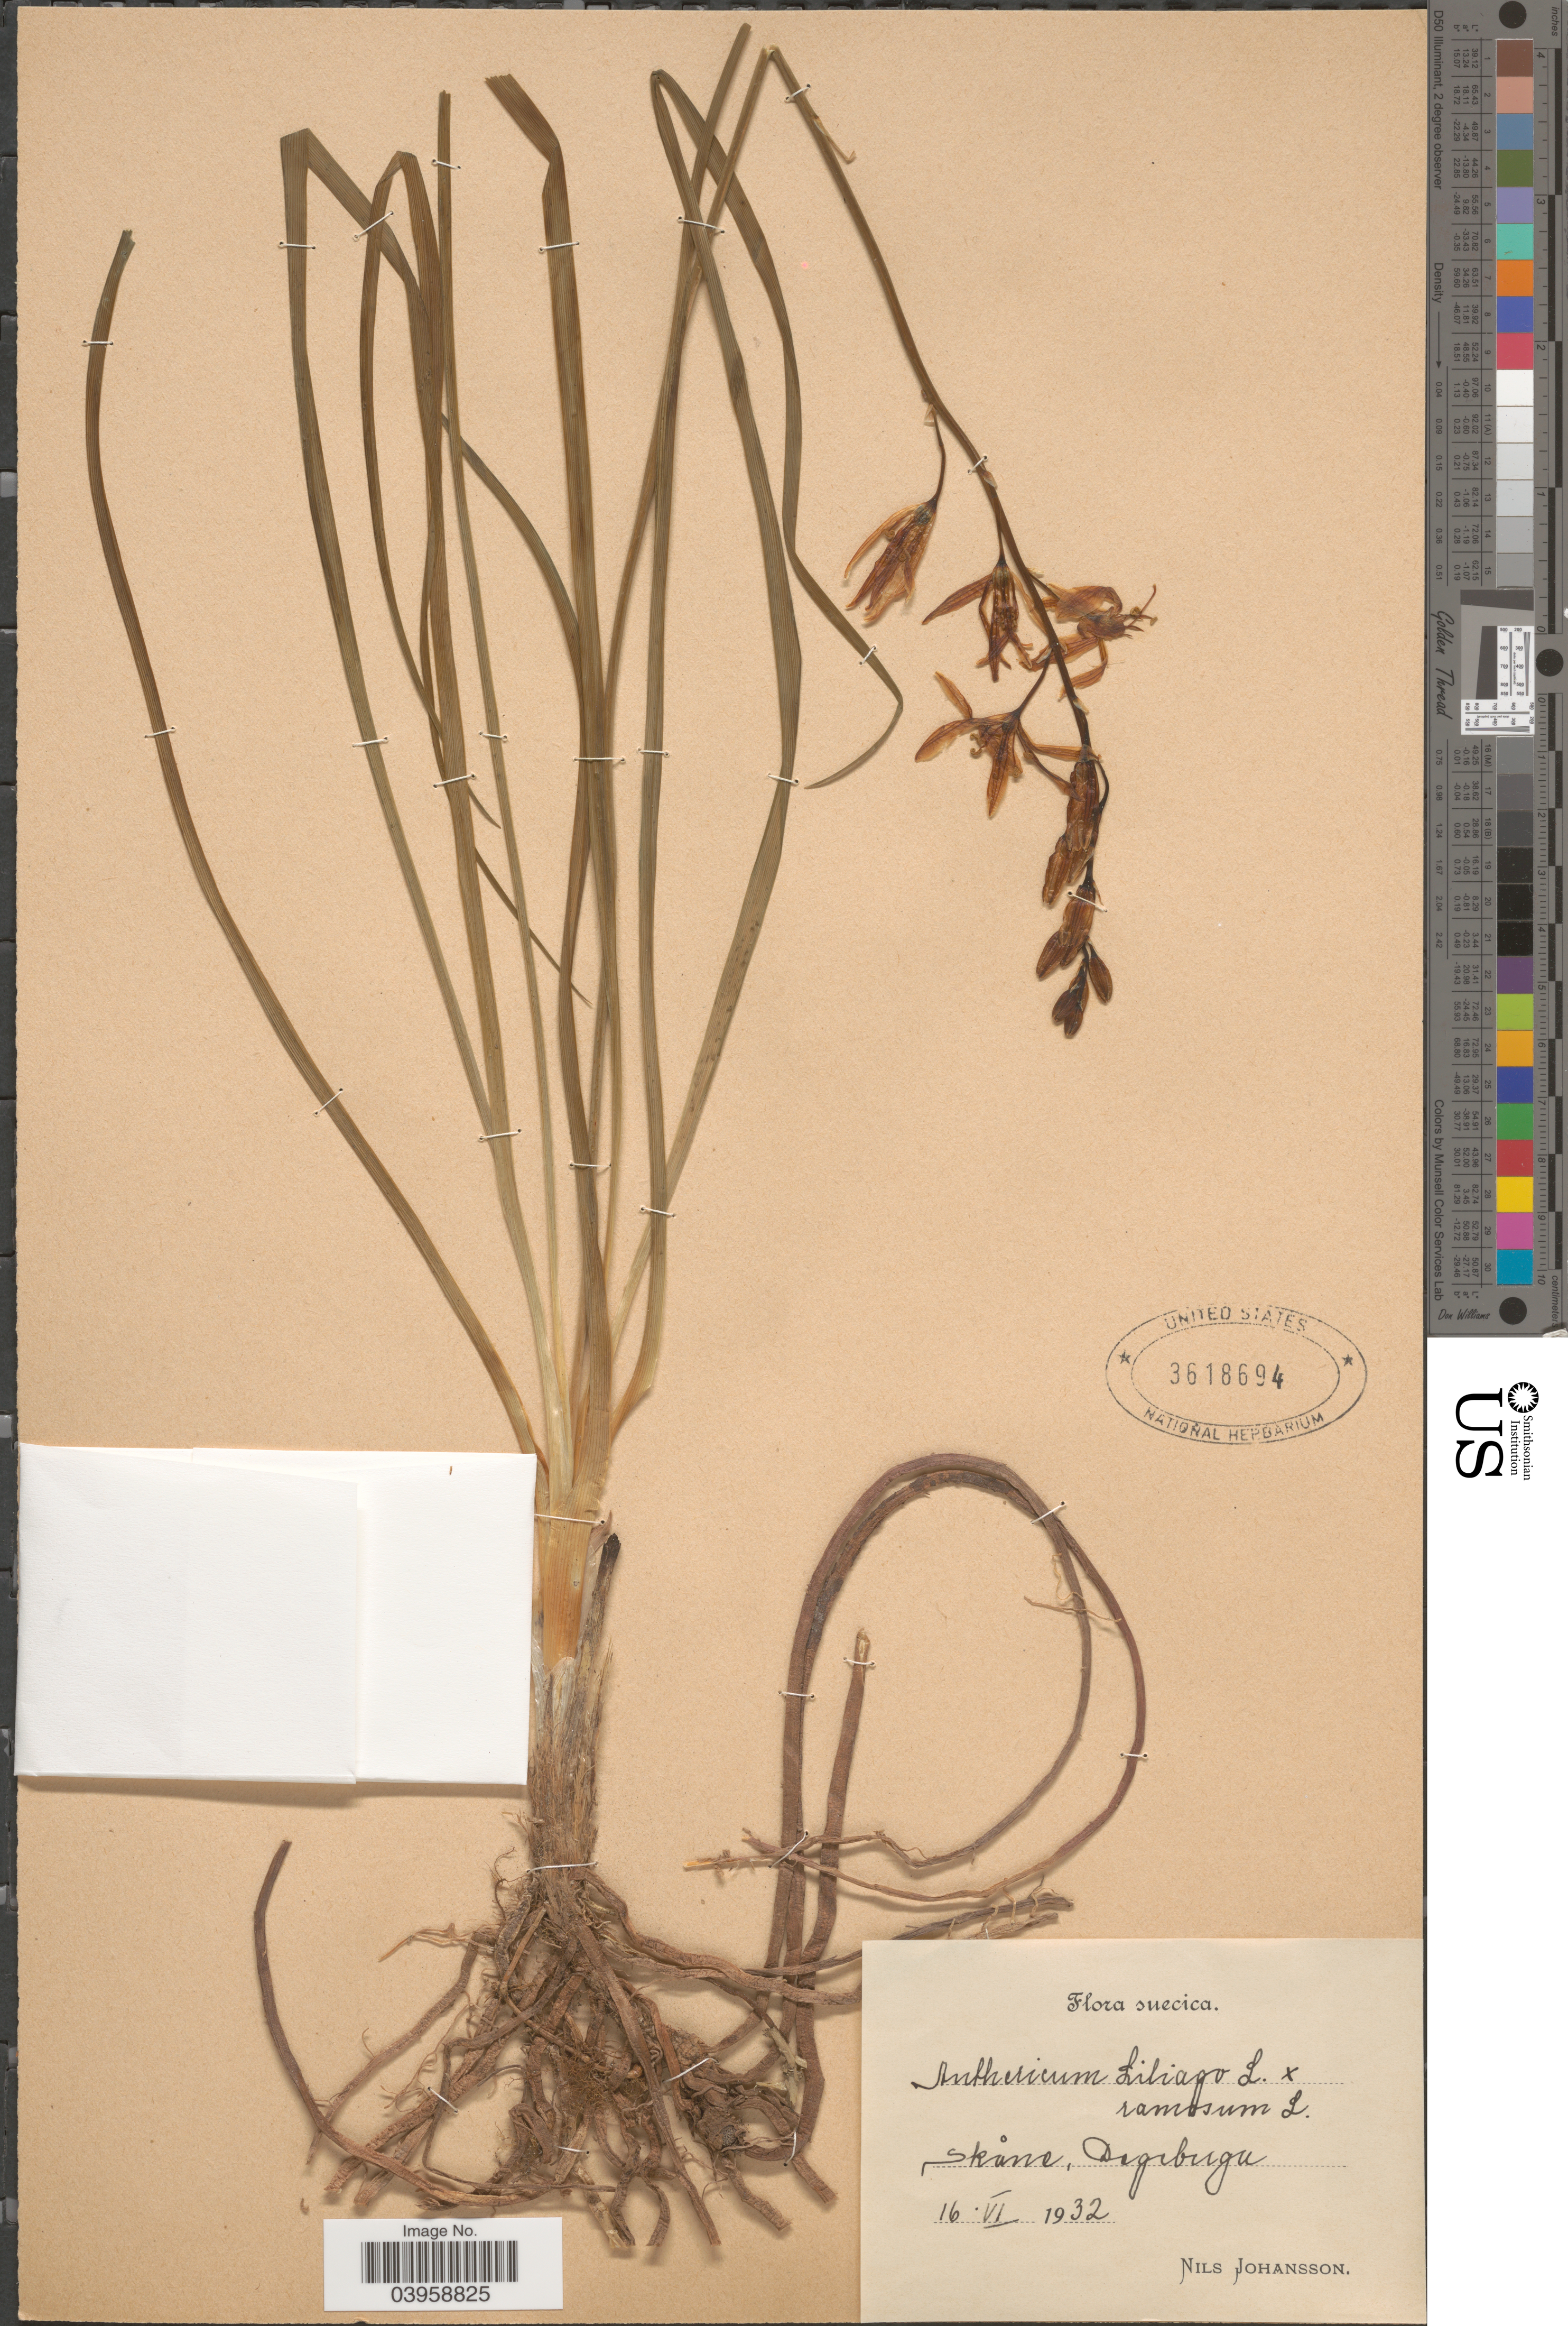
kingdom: Plantae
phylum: Tracheophyta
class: Liliopsida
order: Asparagales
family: Asparagaceae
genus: Anthericum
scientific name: Anthericum liliago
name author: L.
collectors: N. Johansson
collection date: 1932-06-16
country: Sweden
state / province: Skåne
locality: Suecica. Degeberga.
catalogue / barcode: US 3618694